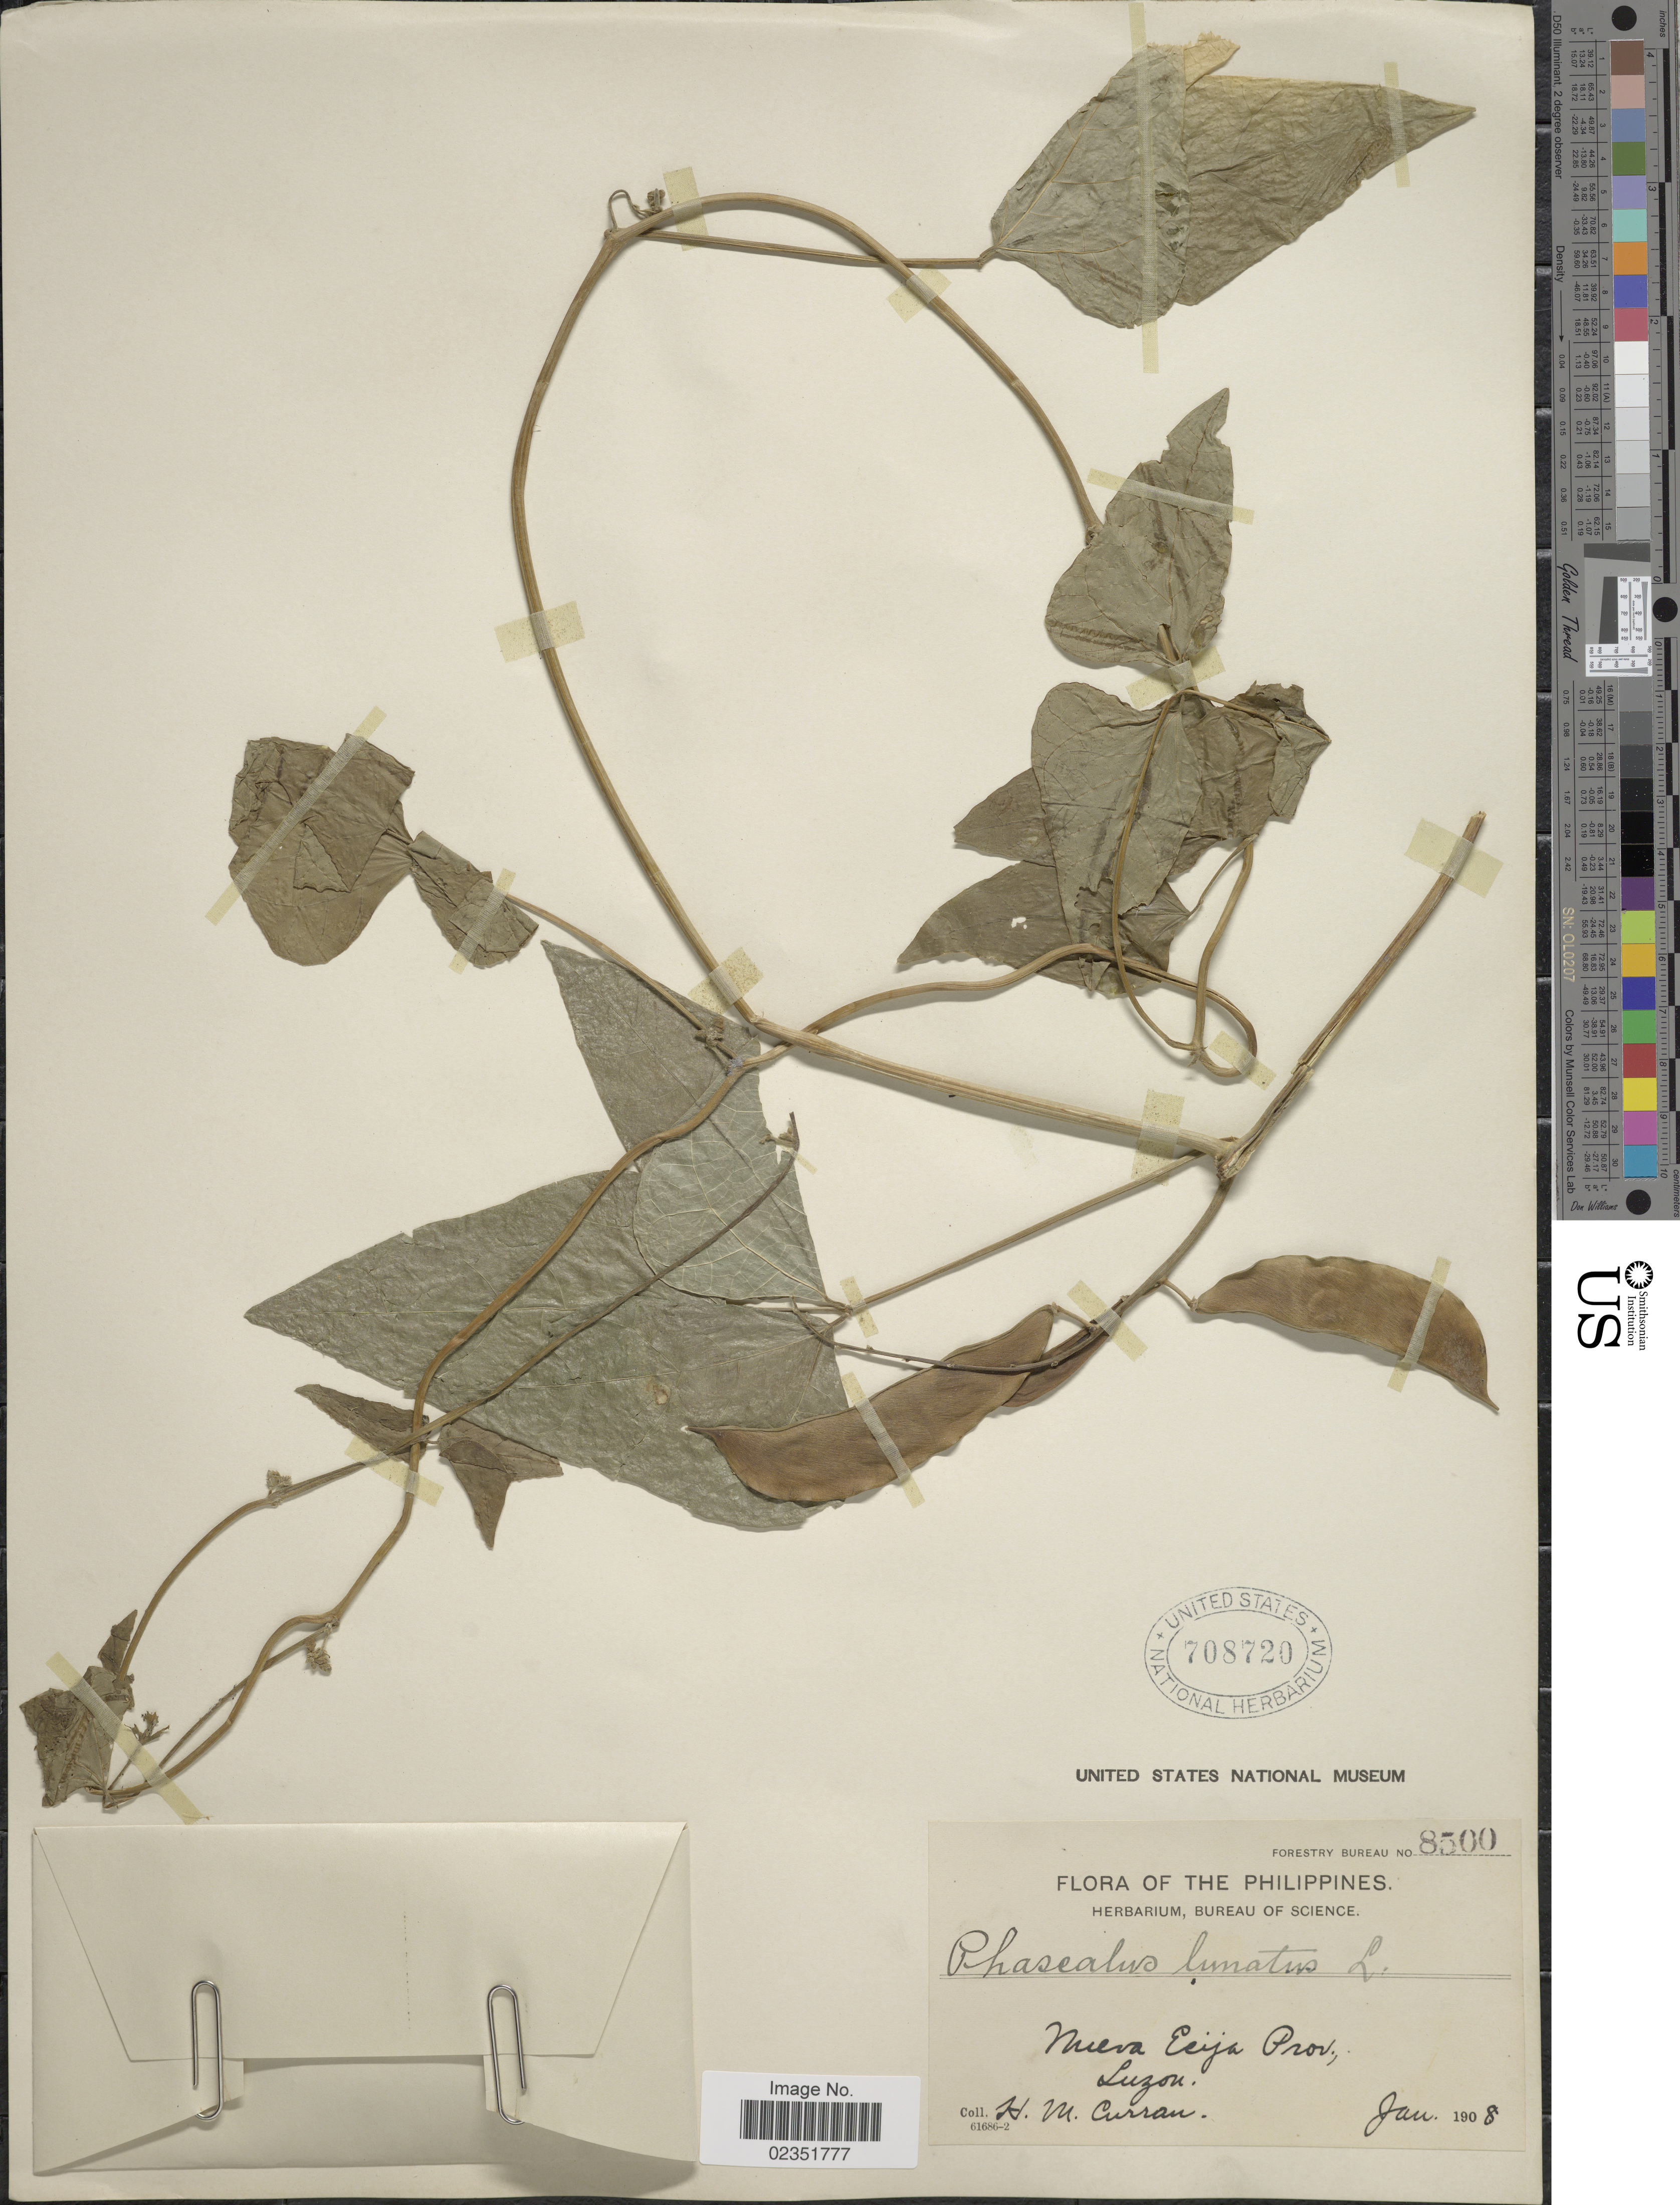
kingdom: Plantae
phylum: Tracheophyta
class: Magnoliopsida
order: Fabales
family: Fabaceae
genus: Phaseolus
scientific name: Phaseolus lunatus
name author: L.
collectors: H. M. Curran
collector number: Forestry Burea 8500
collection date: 1908-01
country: Philippines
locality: Nueva Esija Prov. Luzon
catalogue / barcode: US 708720